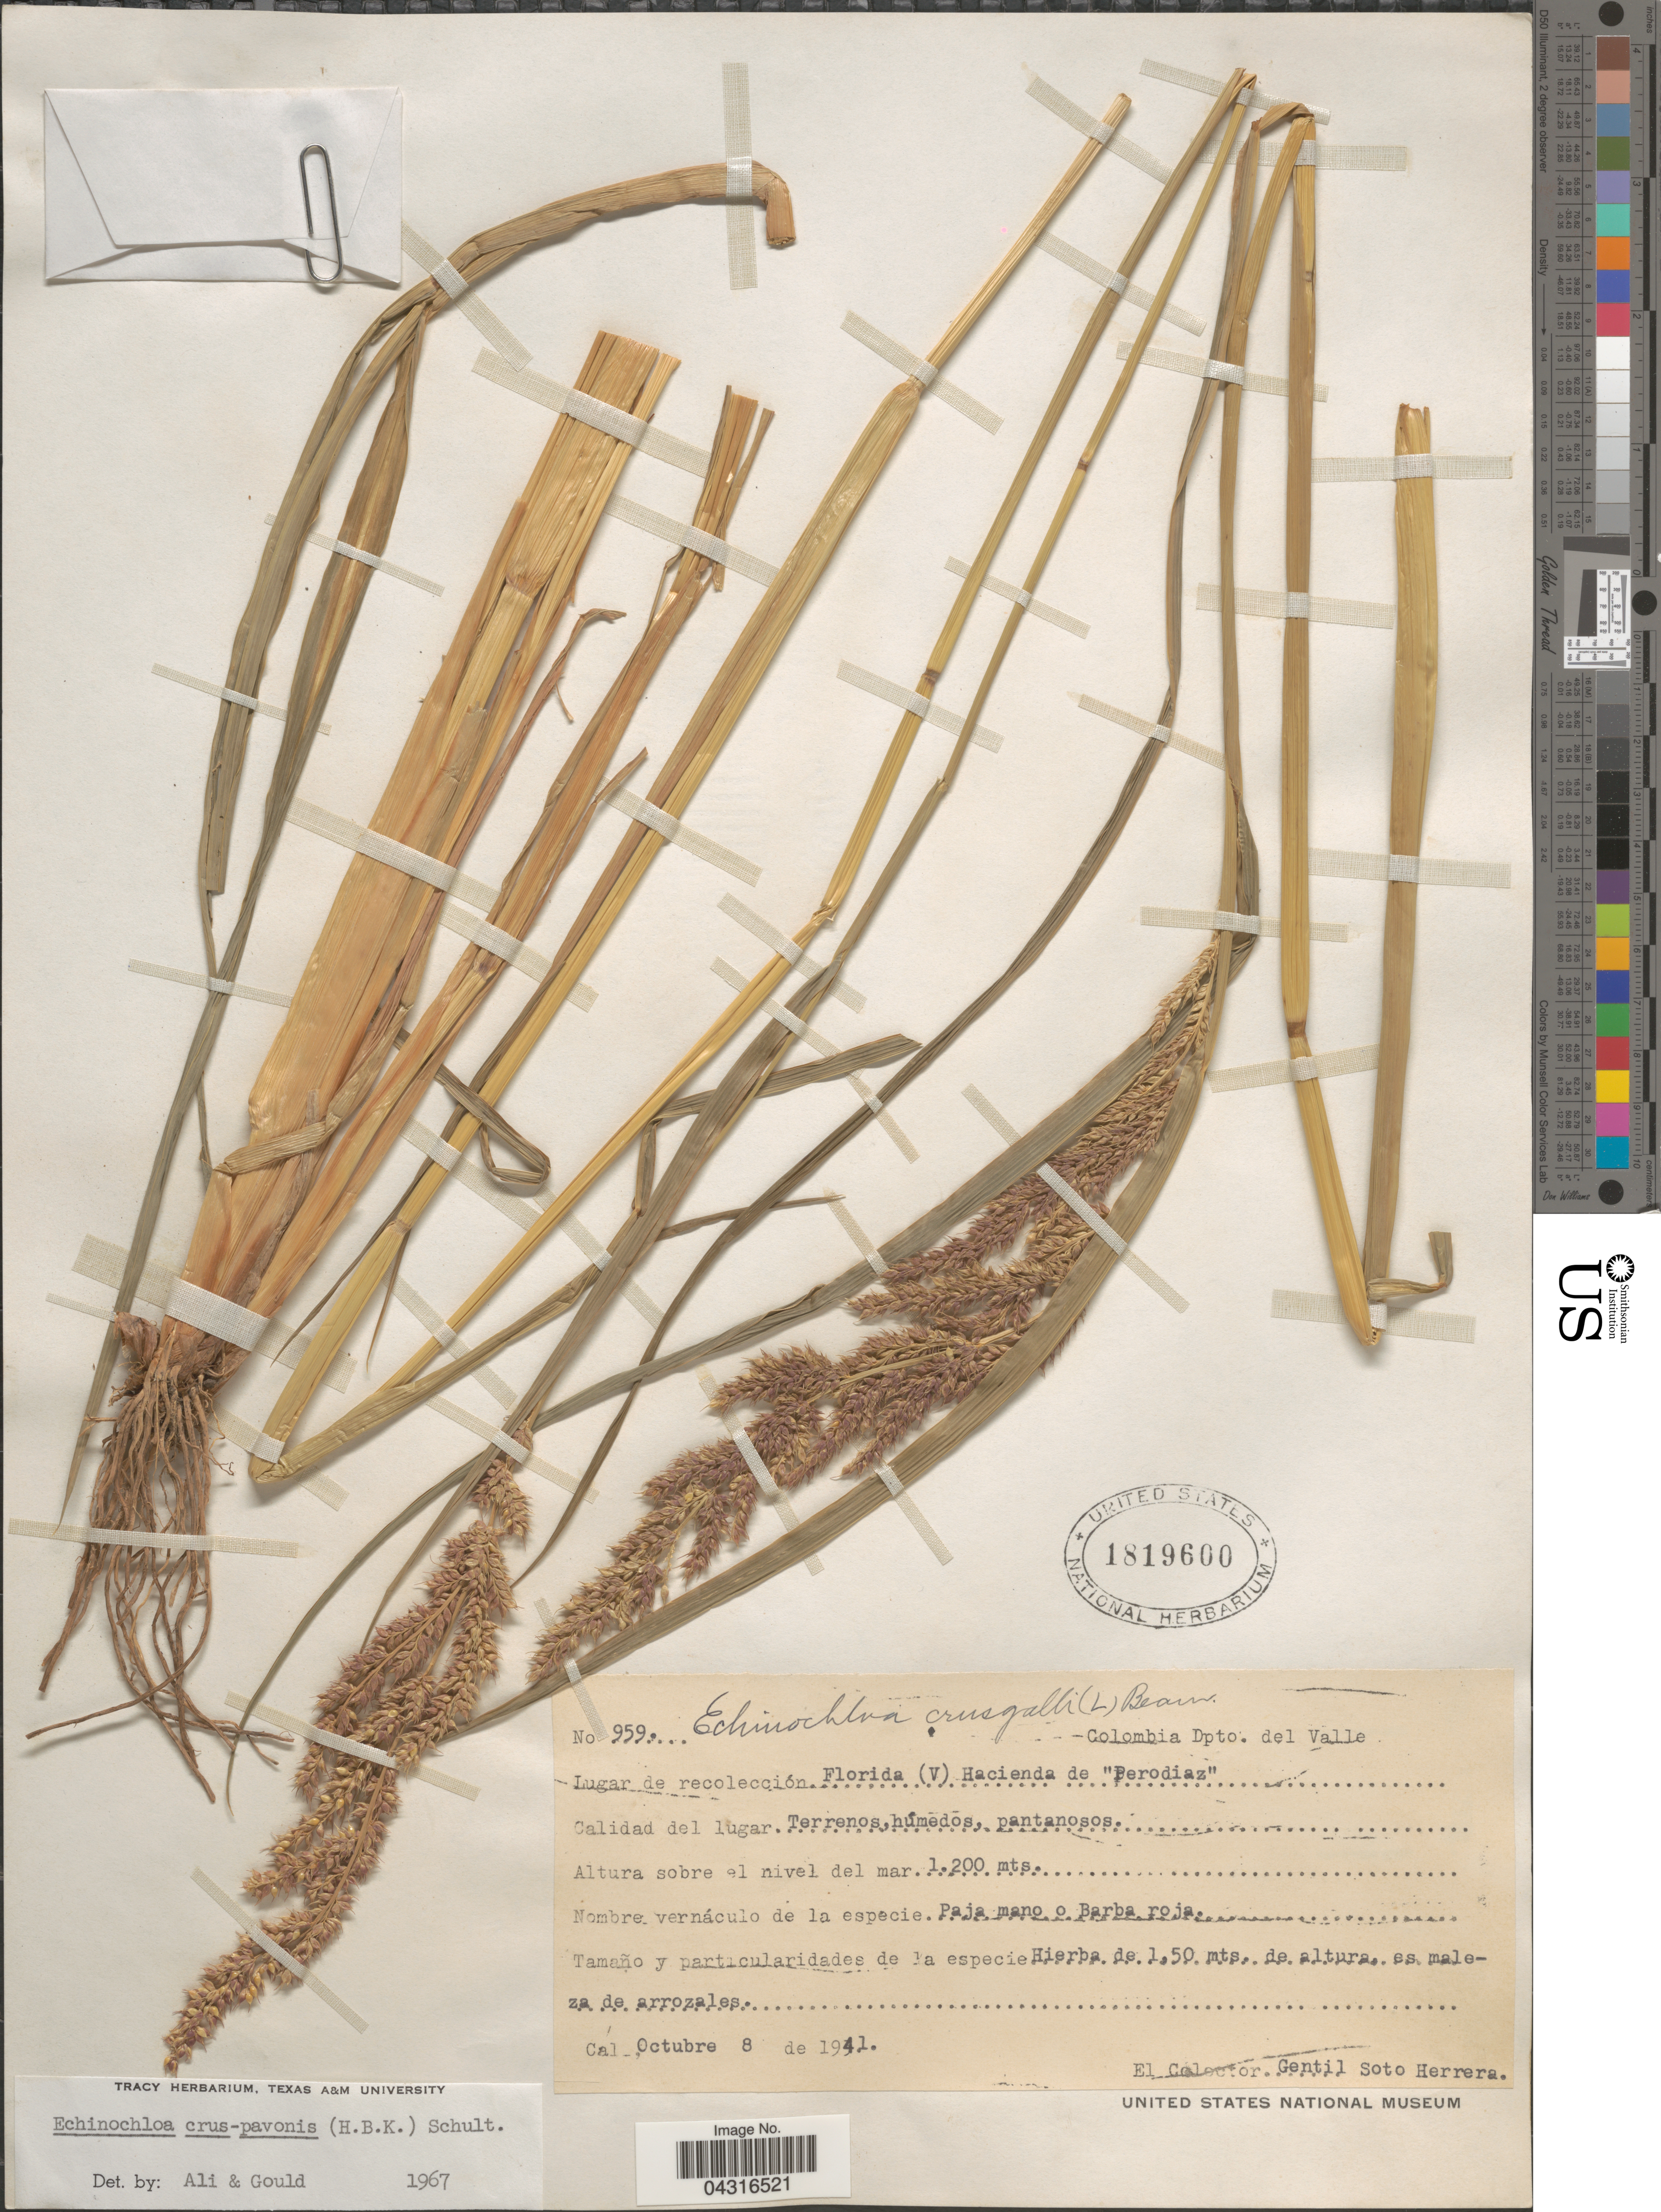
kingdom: Plantae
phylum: Tracheophyta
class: Liliopsida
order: Poales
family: Poaceae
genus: Echinochloa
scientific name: Echinochloa crus-pavonis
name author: (Kunth) Schult.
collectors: G. Soto Herrera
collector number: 959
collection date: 1941-10-08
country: Colombia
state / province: Valle del Cauca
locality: Dpto. del Valle.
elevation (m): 1200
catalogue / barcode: US 1819600